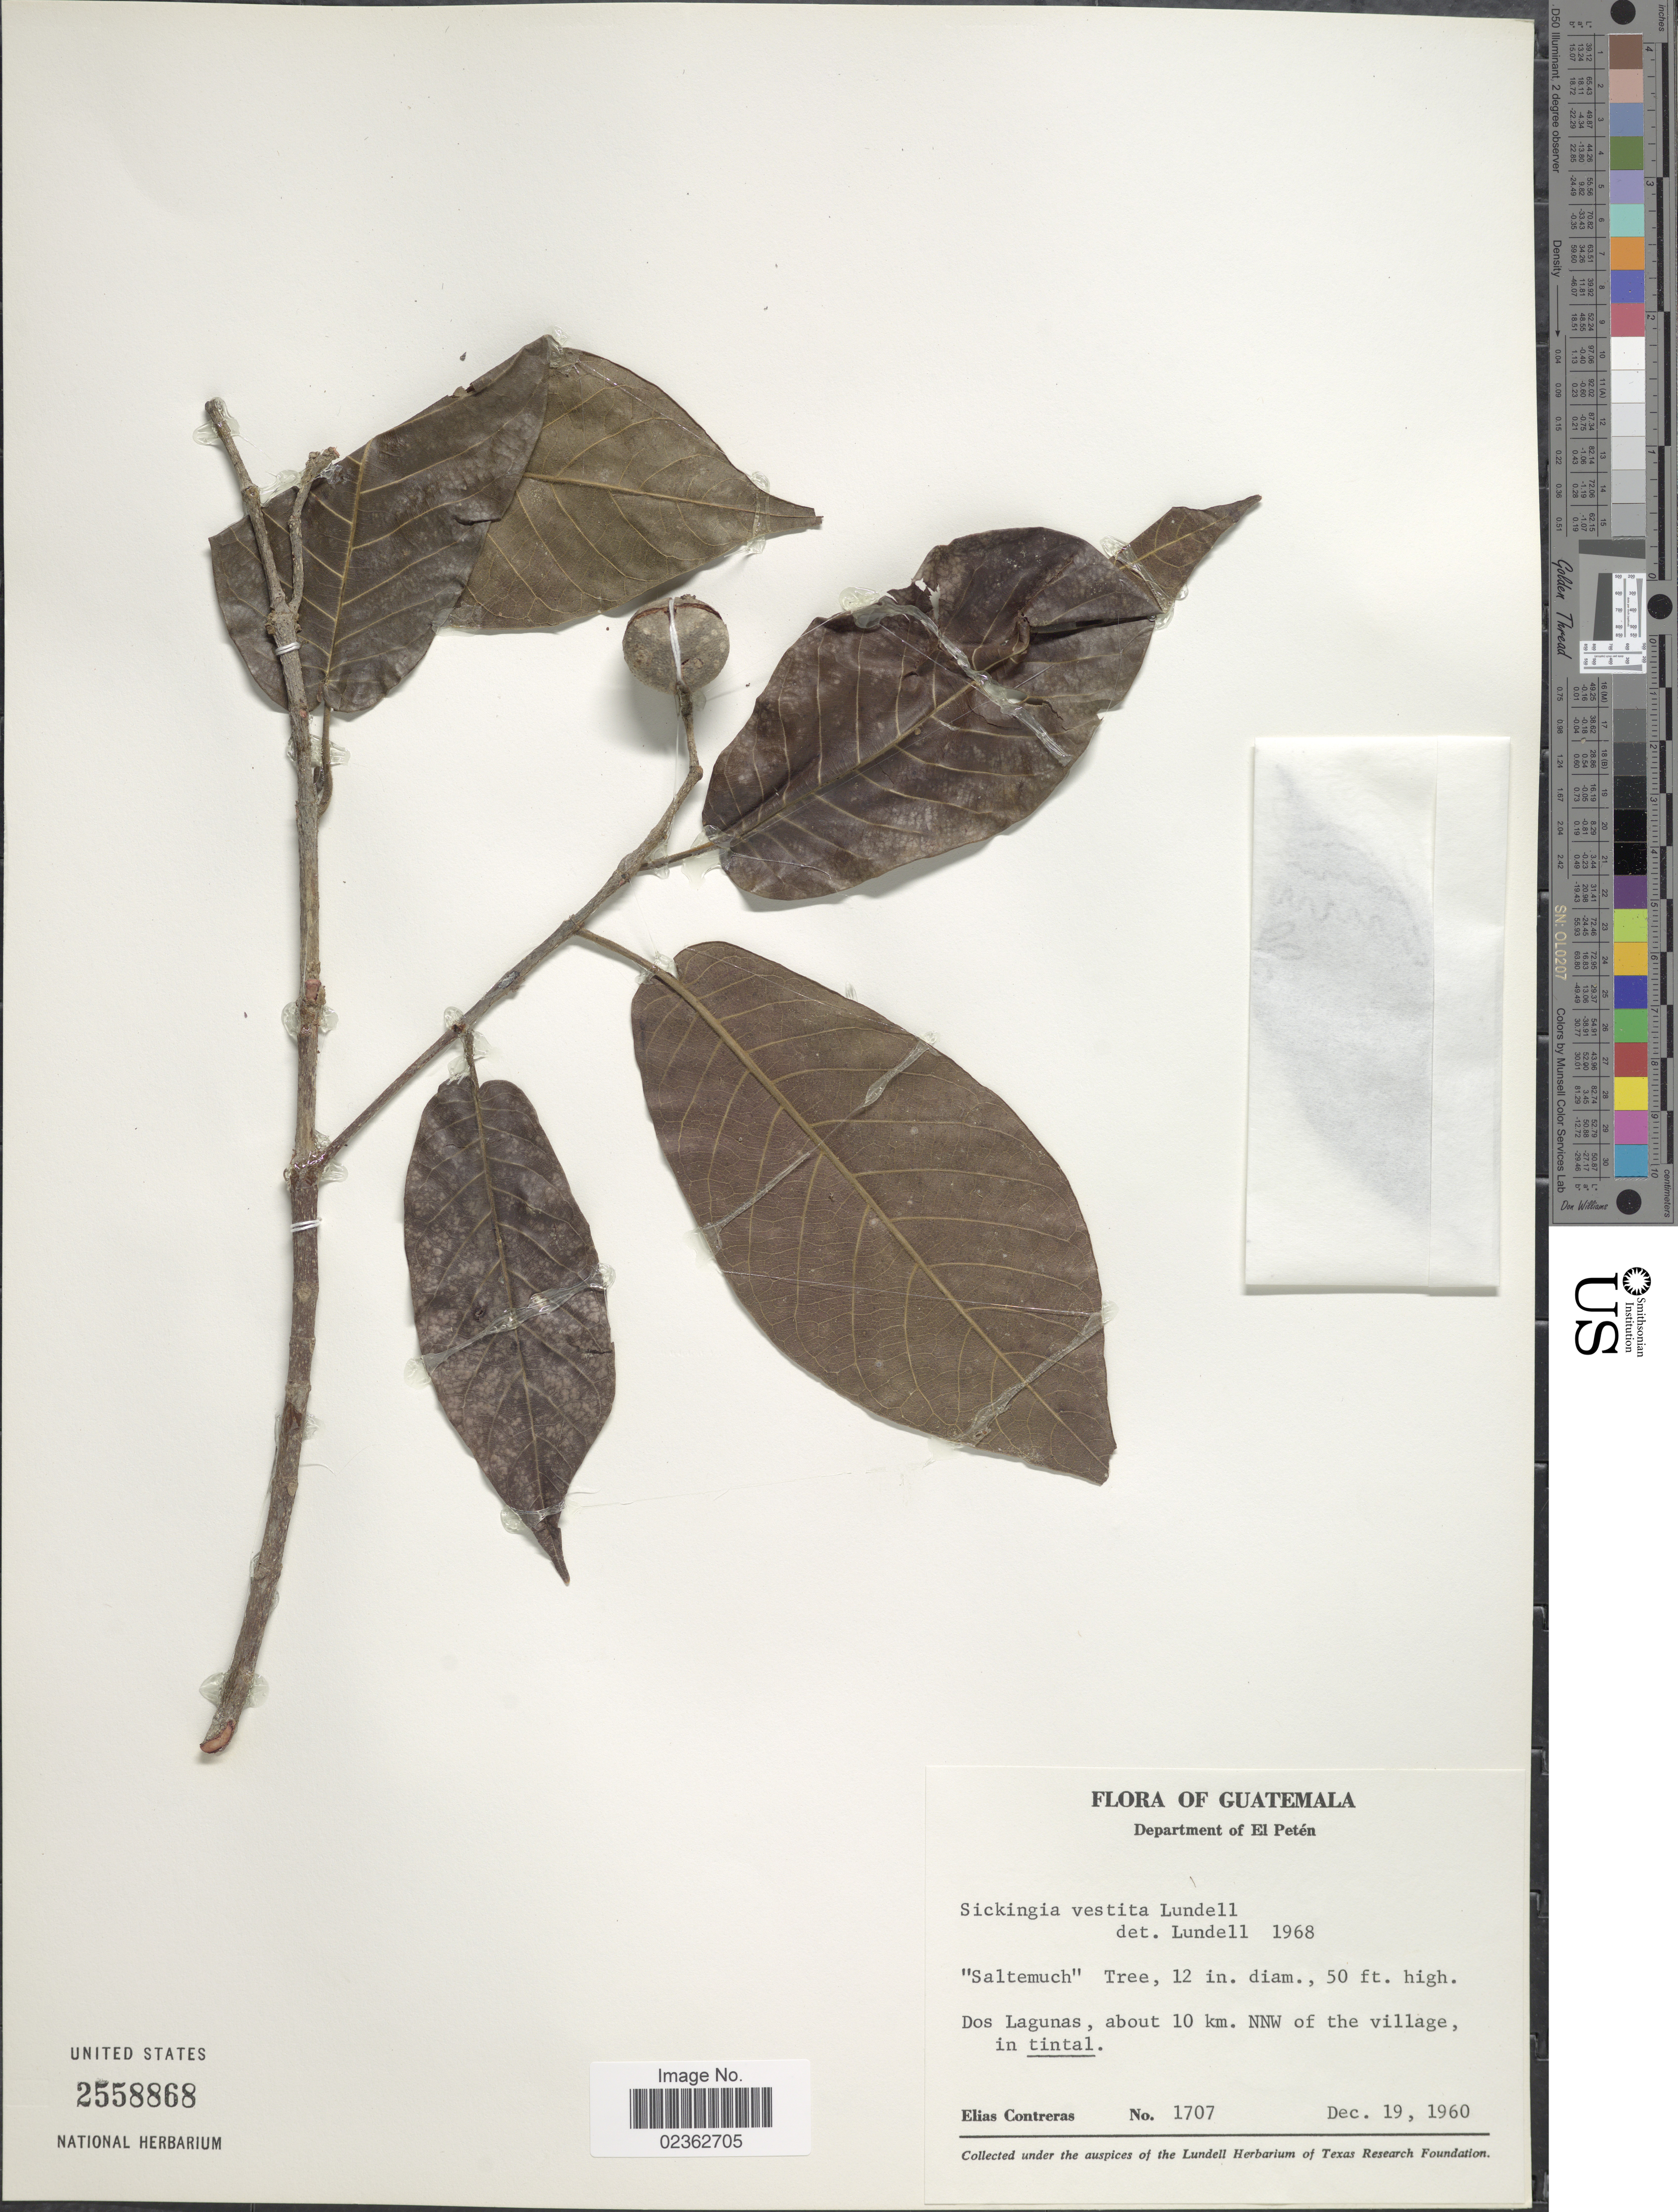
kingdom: Plantae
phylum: Tracheophyta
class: Magnoliopsida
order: Gentianales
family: Rubiaceae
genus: Simira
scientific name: Simira vestita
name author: (Lundell) E. Martínez & Borhidi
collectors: E. Contreras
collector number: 1707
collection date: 1960-12-19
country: Guatemala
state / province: El Petén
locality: Dos lagunas, about 10 km. NNW of the village in tintal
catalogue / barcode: US 2558868